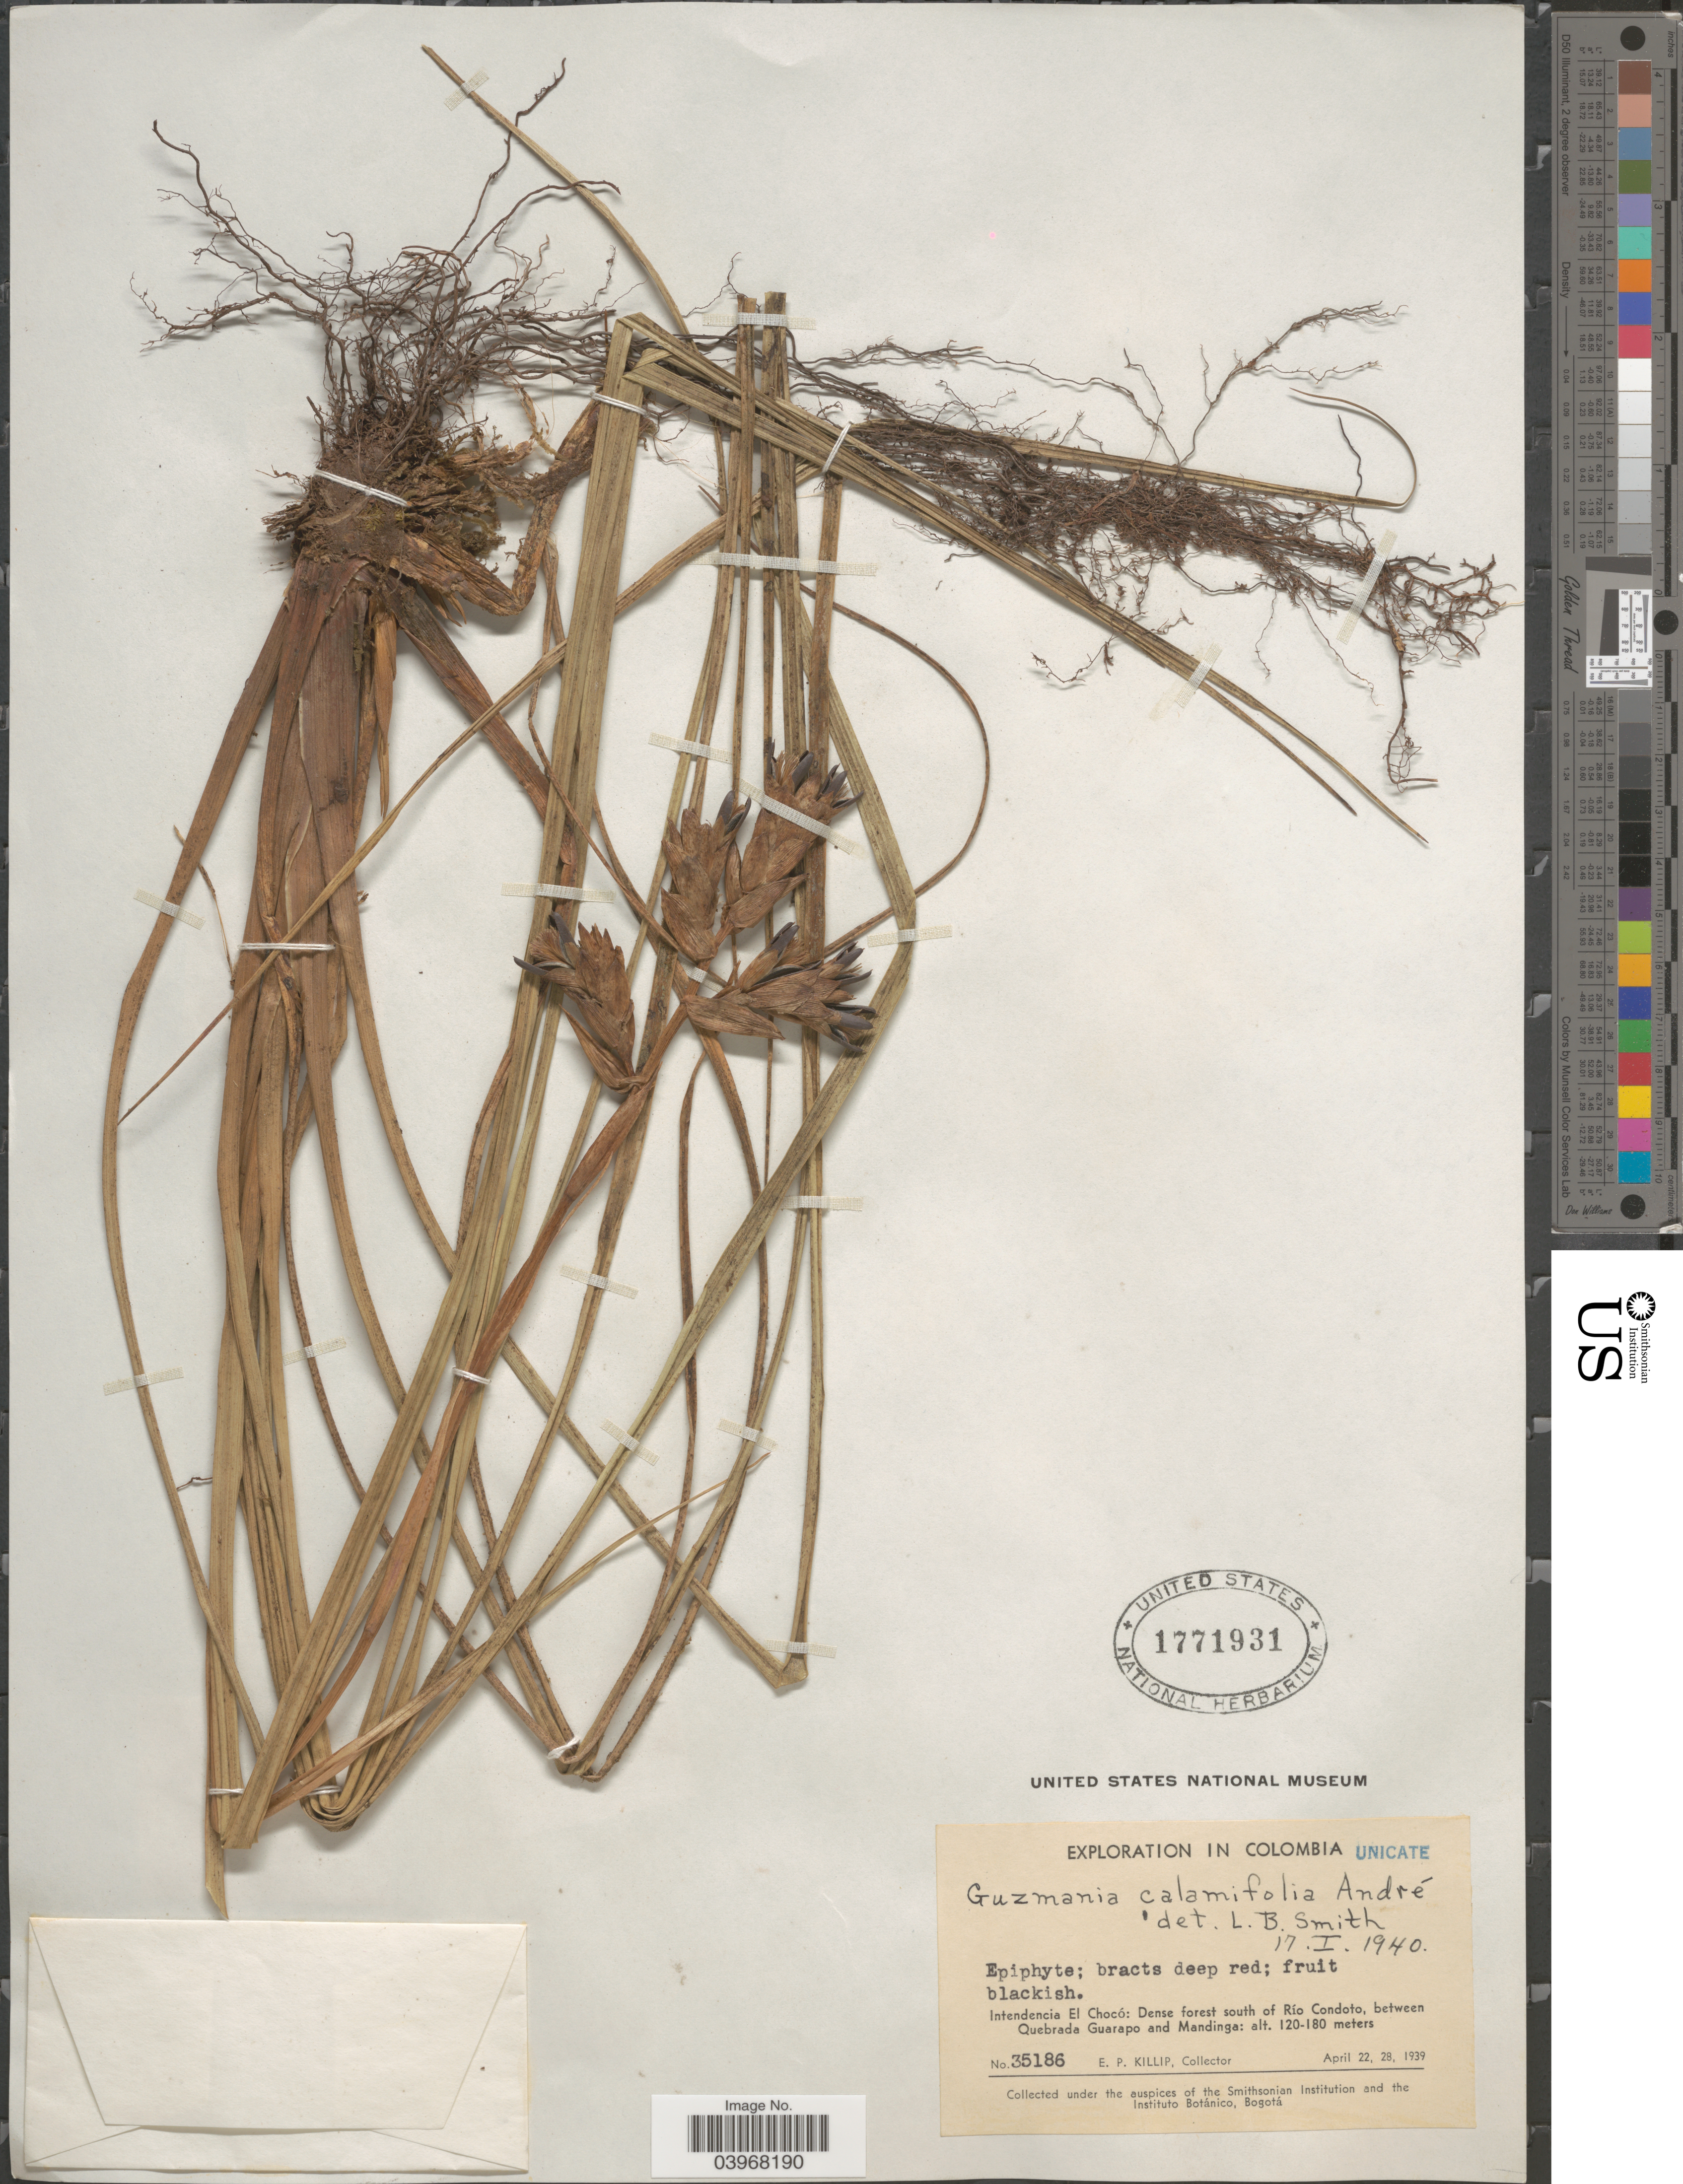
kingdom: Plantae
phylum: Tracheophyta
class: Liliopsida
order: Poales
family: Bromeliaceae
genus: Guzmania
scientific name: Guzmania calamifolia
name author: André ex Mez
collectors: E. P. Killip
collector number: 35186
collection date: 1939-04-22/1939-04-28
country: Colombia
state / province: Chocó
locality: Intendencia El Chocó: Dense forest south of Río Condoto, between Quebrada Guarapo and Mandinga.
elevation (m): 120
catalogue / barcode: US 1771931